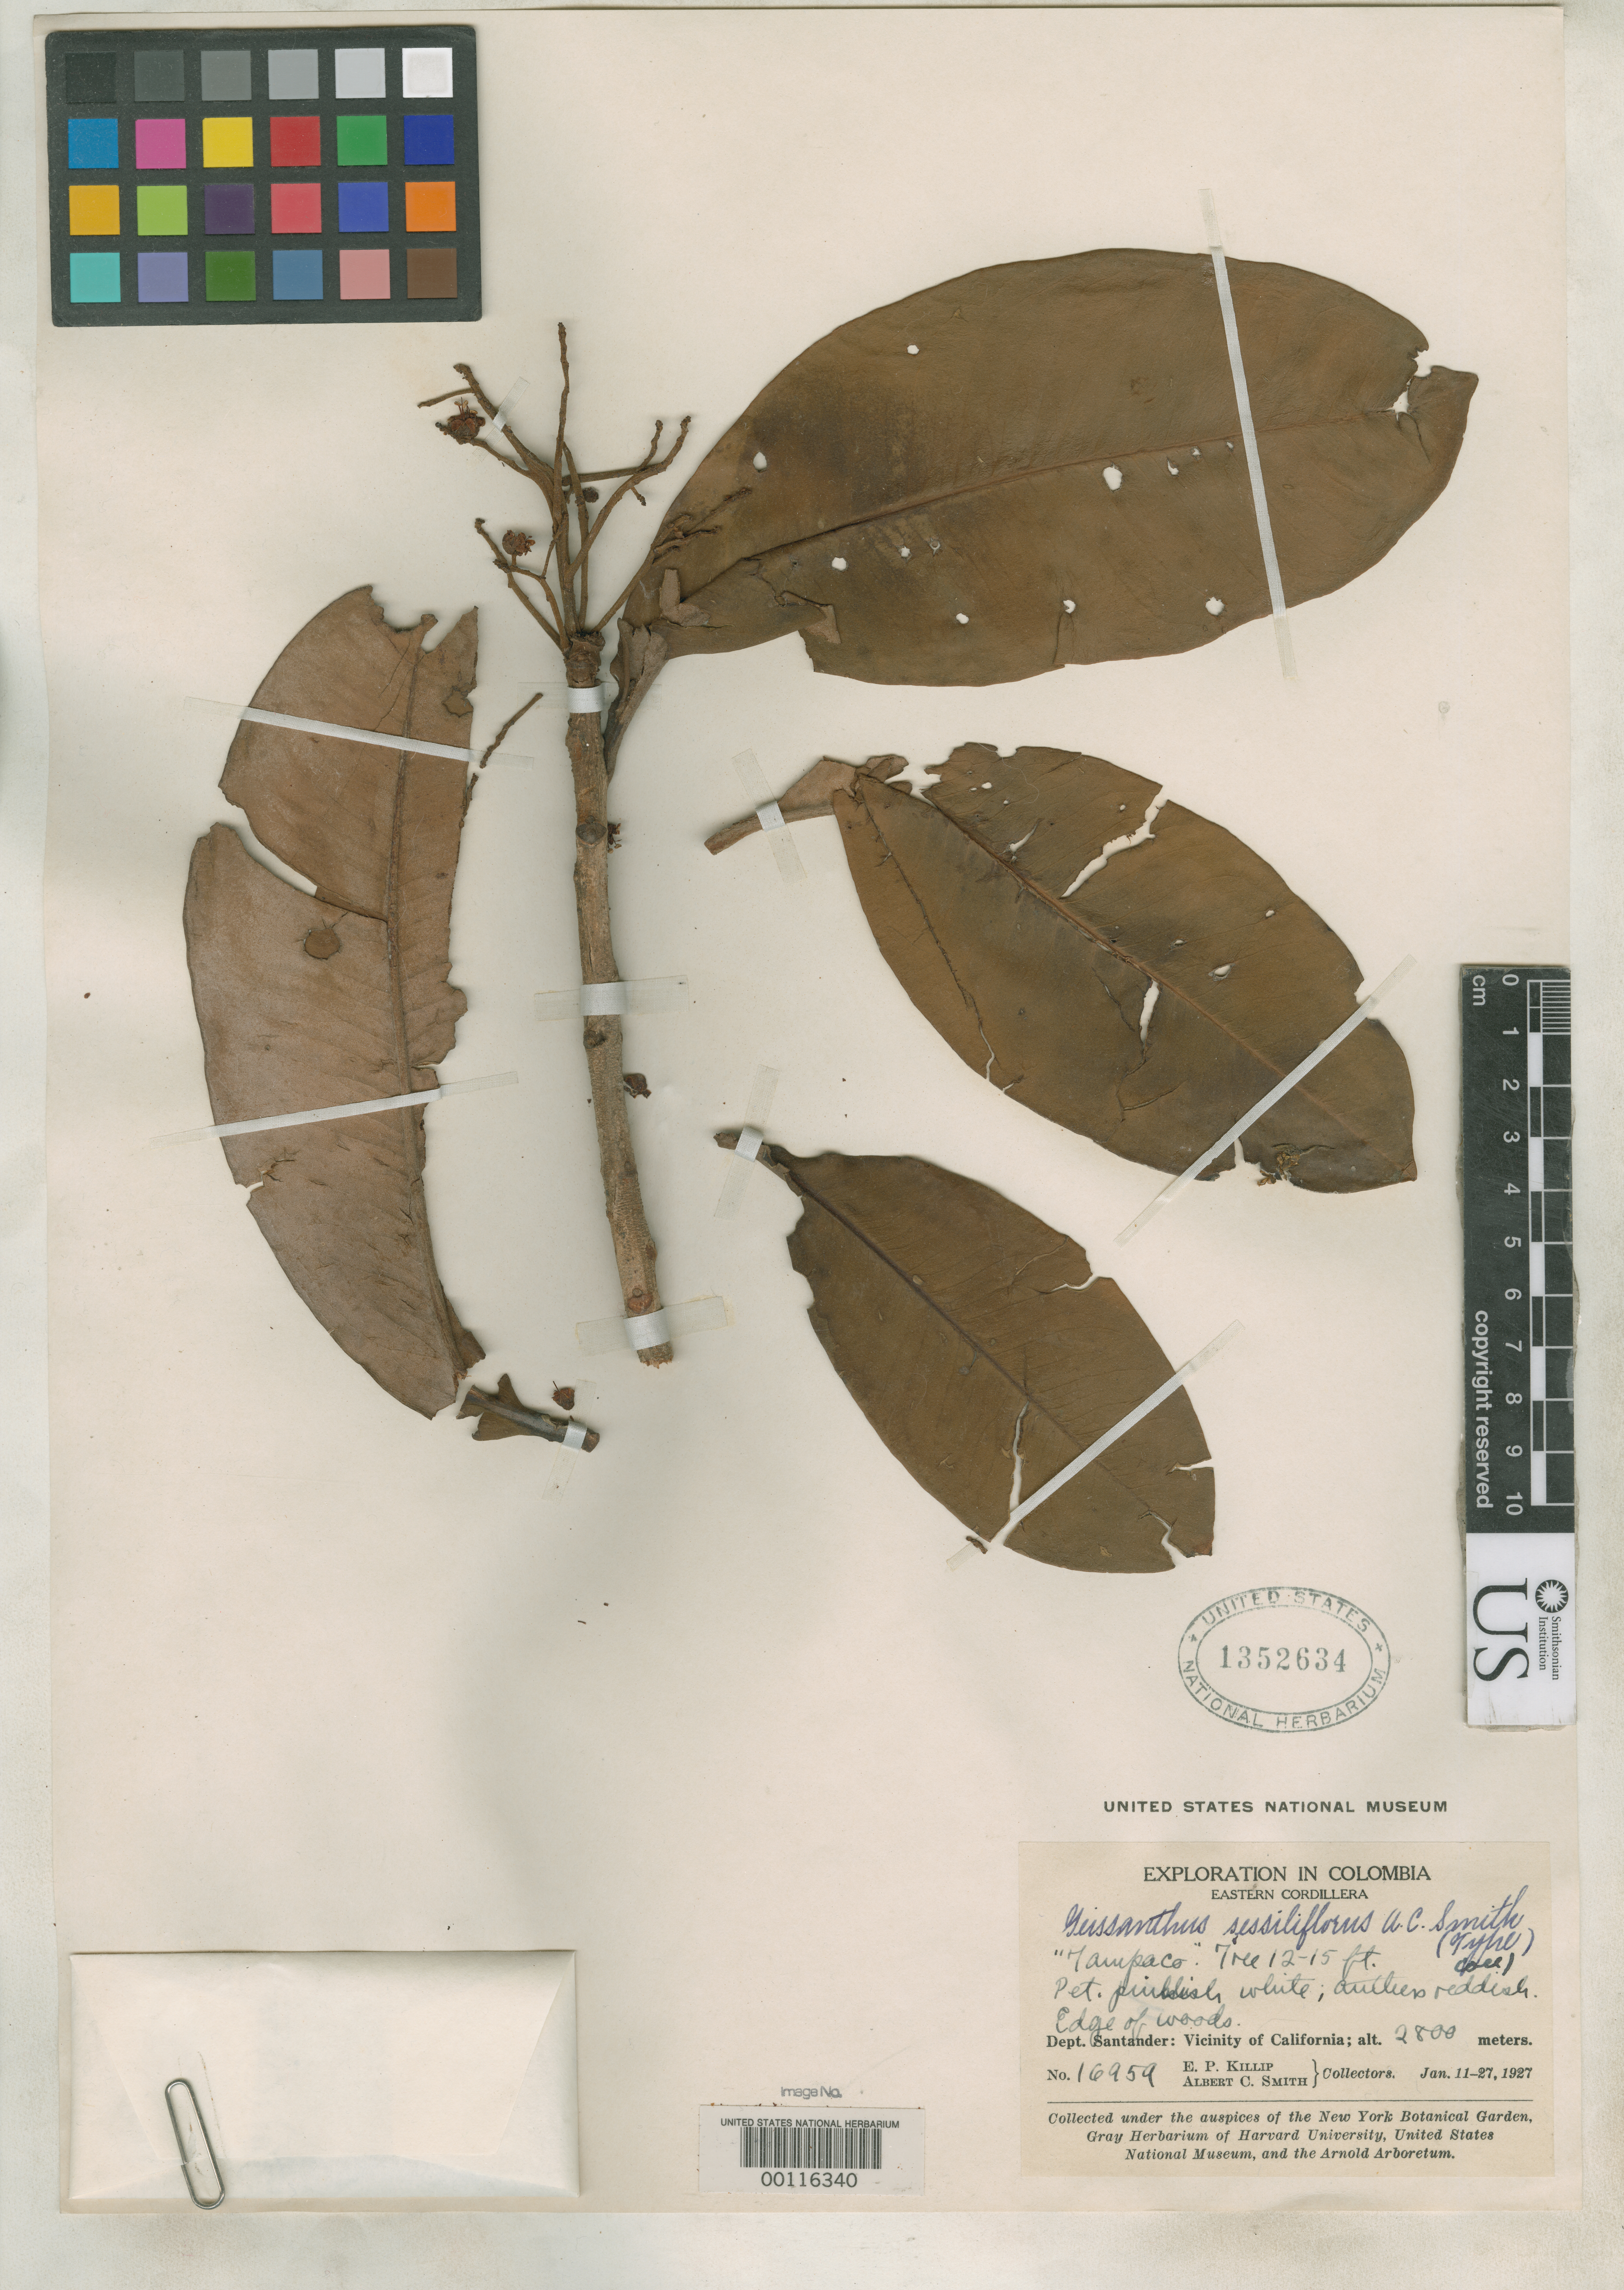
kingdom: Plantae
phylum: Tracheophyta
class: Magnoliopsida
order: Ericales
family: Primulaceae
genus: Geissanthus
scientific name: Geissanthus sessiliflorus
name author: A.C. Sm.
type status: Isotype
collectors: E. P. Killip & A. C. Smith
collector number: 16959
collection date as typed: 11 Jan 1927 to 27 Jan 1927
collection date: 1927-01-11/1927-01-27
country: Colombia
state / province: Santander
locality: Vicinity of California.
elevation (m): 2800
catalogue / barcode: US 1352634